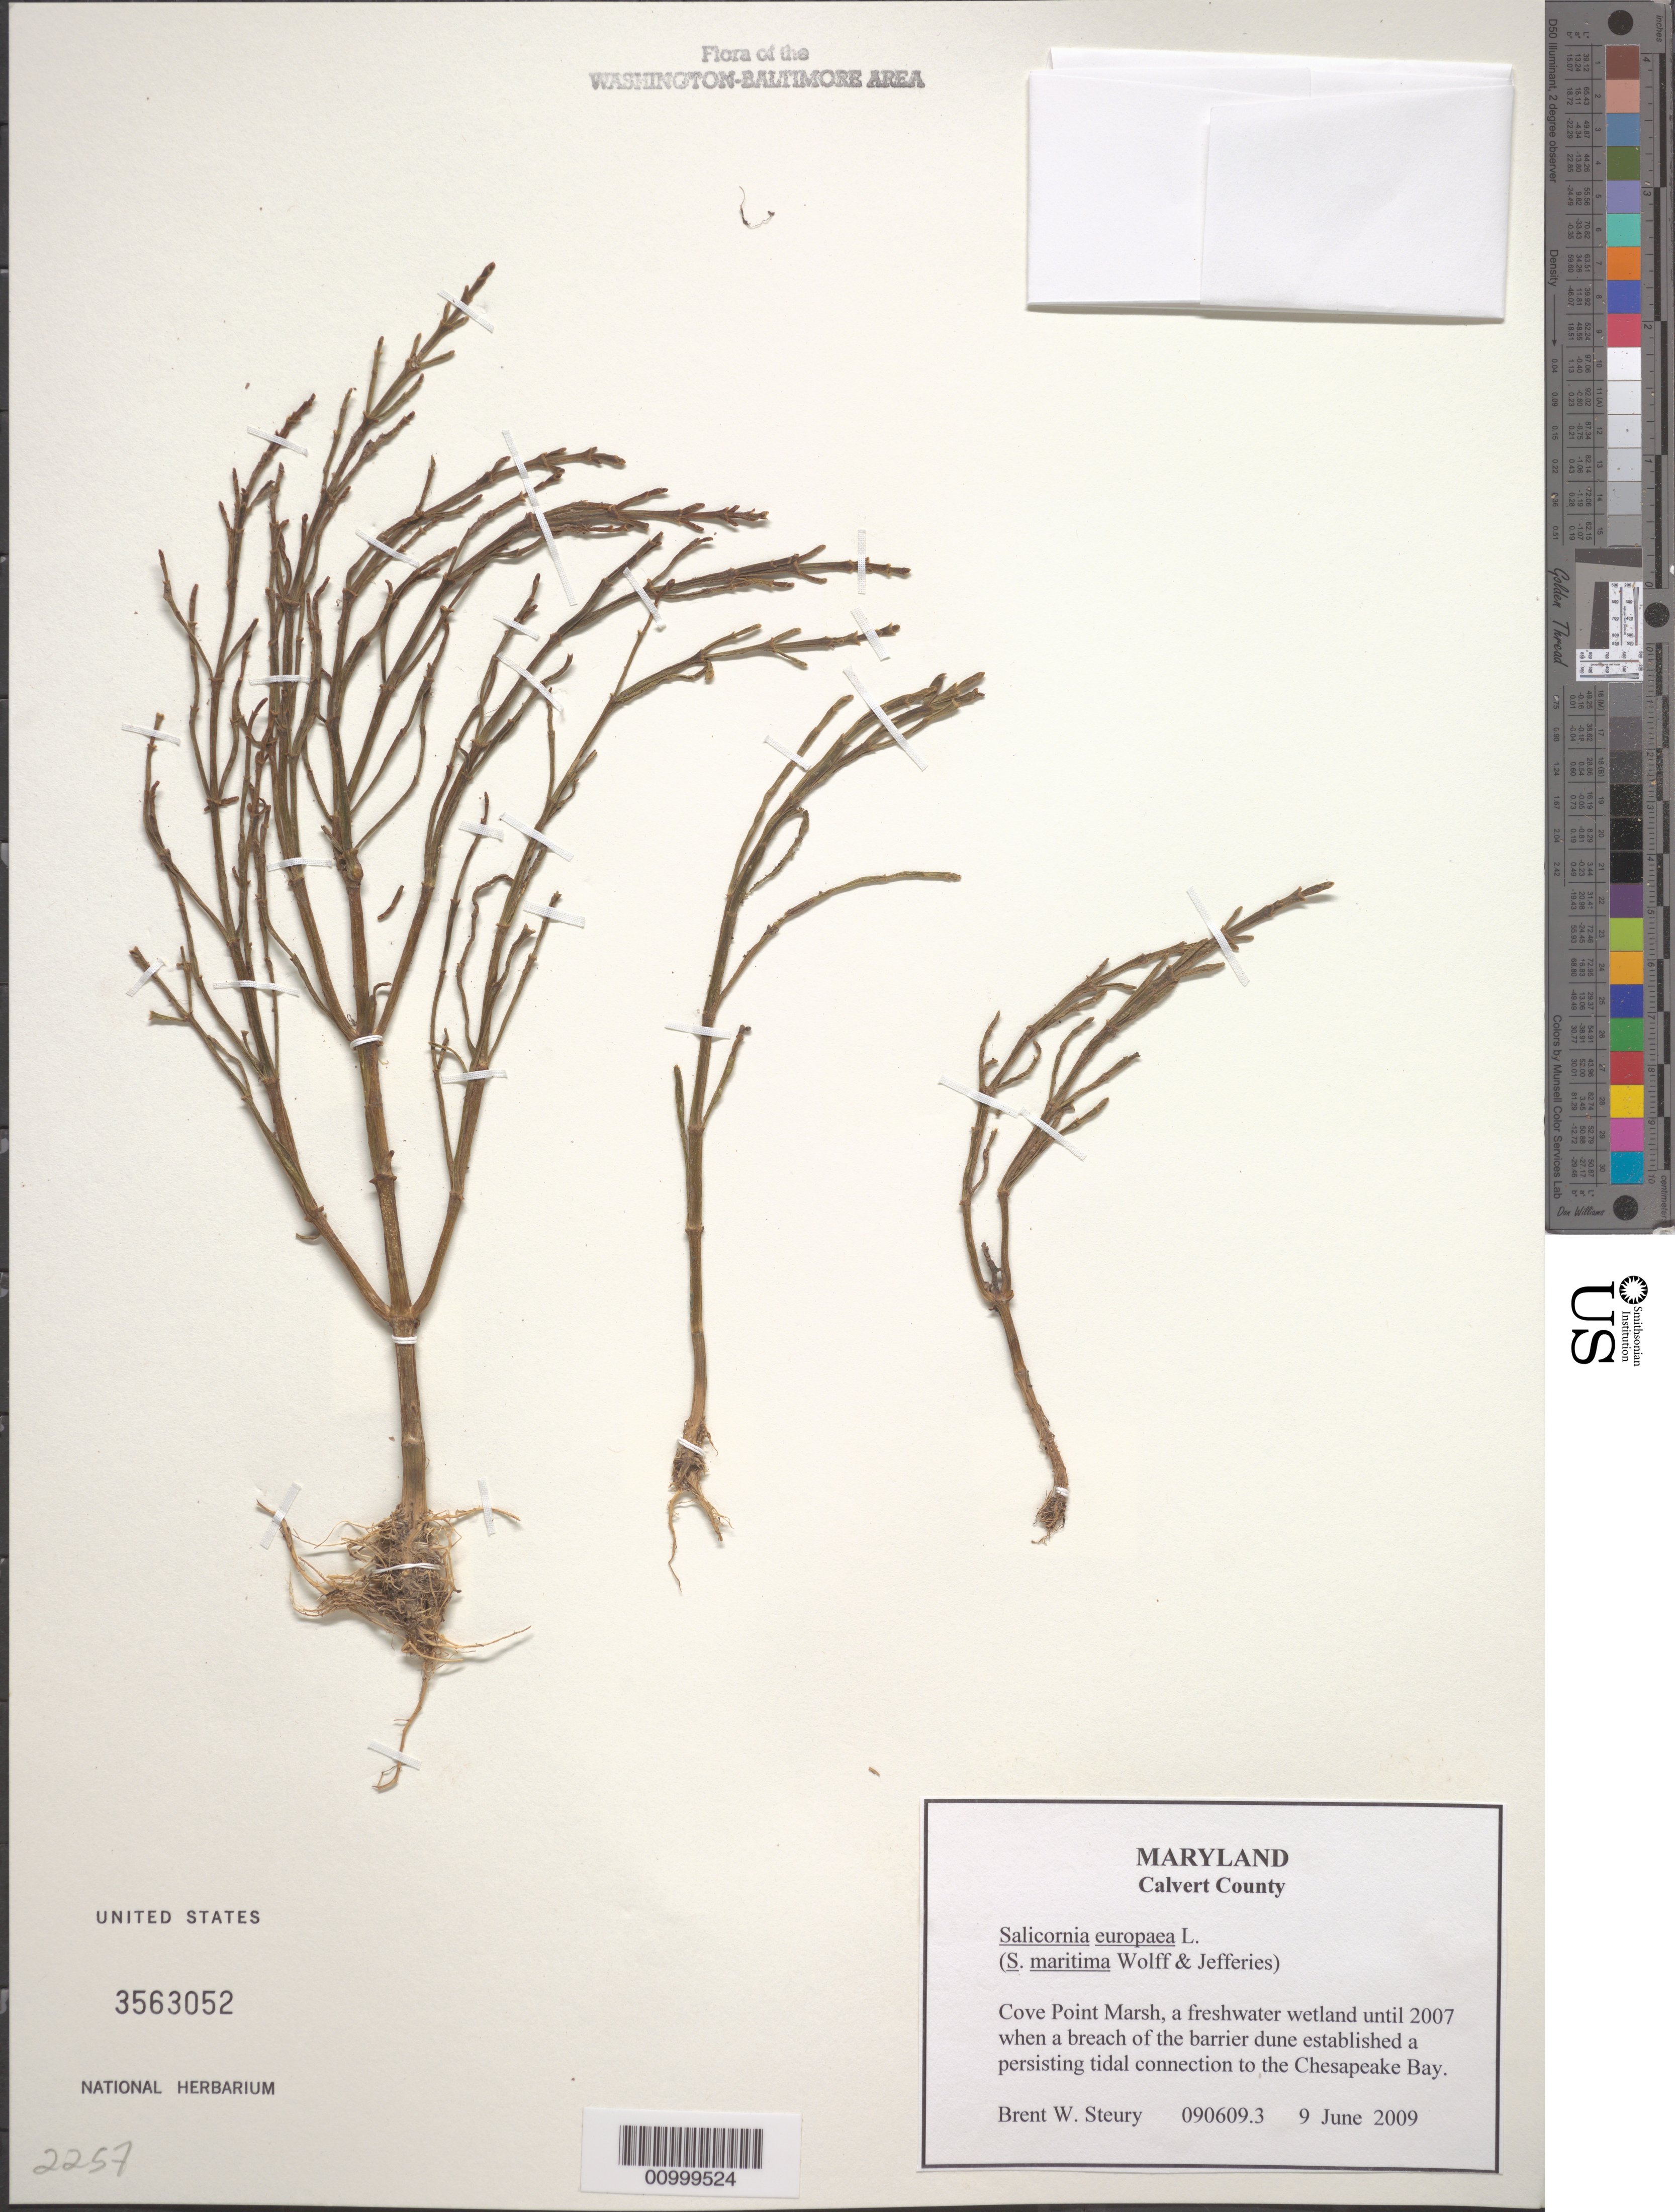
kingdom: Plantae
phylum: Tracheophyta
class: Magnoliopsida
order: Caryophyllales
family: Amaranthaceae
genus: Salicornia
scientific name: Salicornia virginica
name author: L.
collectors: B. Steury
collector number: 090609.1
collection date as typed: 9 June 2009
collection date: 2009-06-09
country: United States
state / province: Maryland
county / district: Calvert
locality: Cove Point Marsh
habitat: a freshwater wetland until 2007 when a breach of the barrier dune established a persisting tidal connection to the Chesapeake Bay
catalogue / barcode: US 3563052